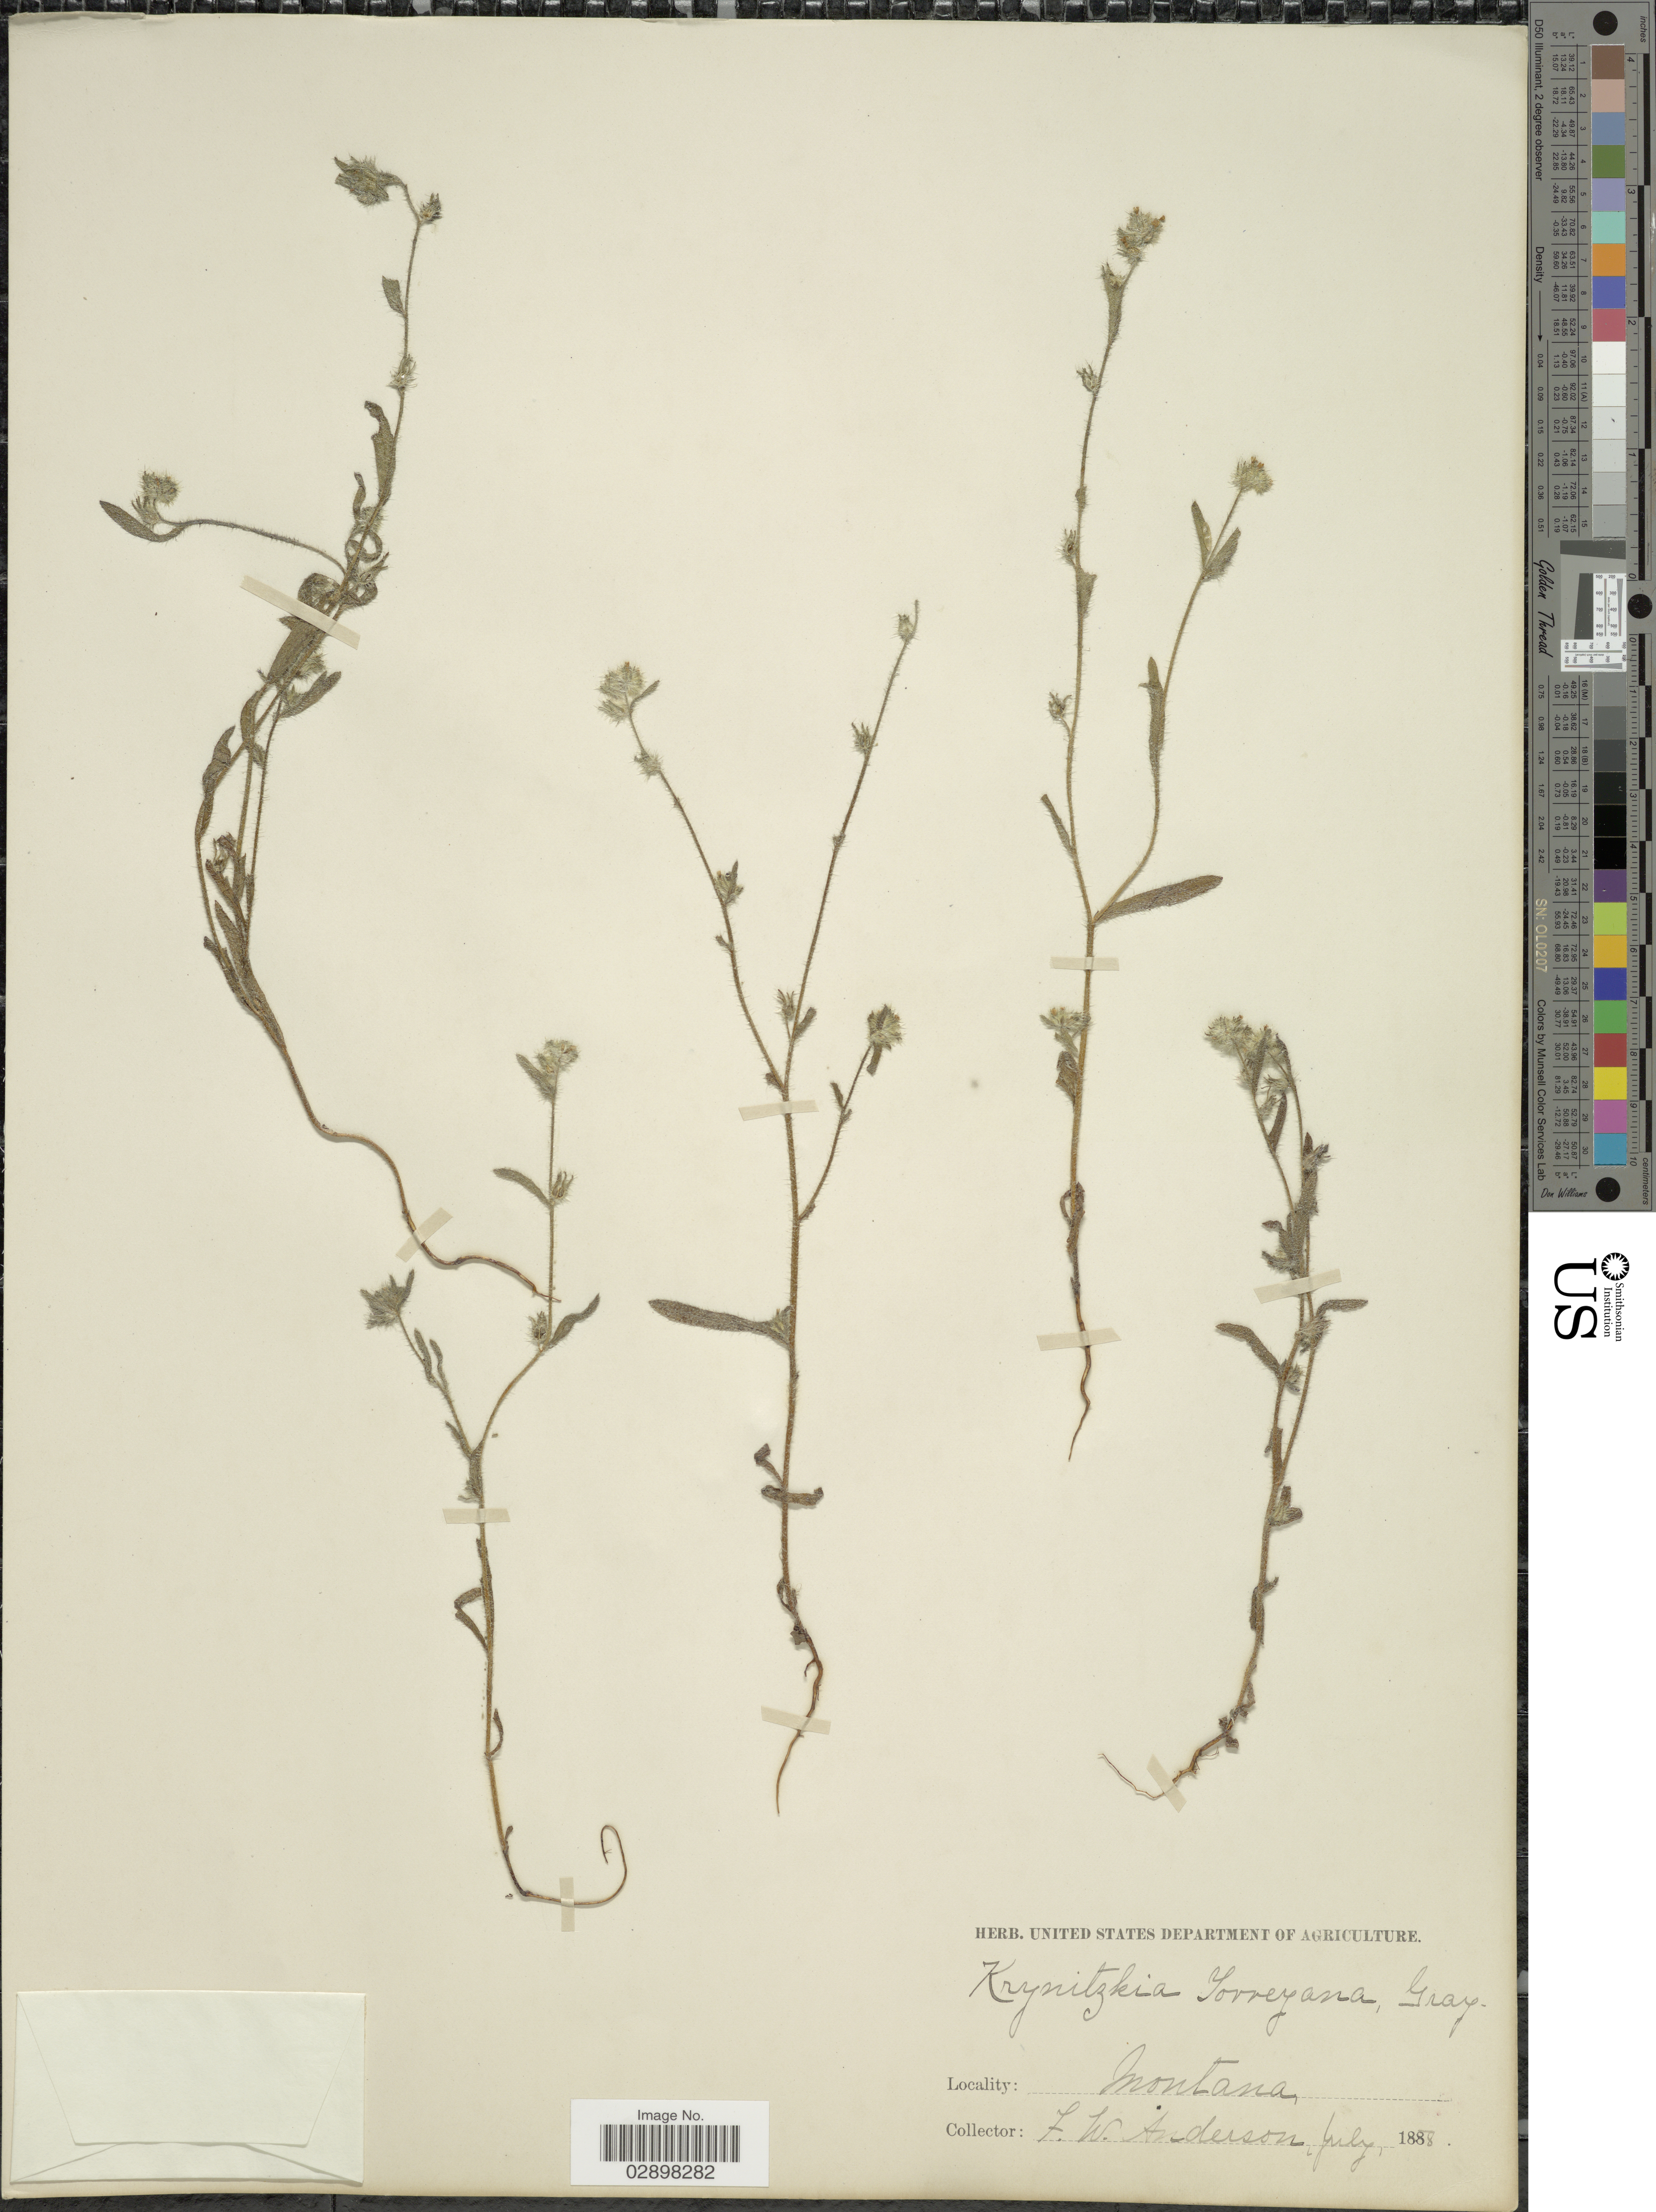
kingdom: Plantae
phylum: Tracheophyta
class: Magnoliopsida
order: Boraginales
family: Boraginaceae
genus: Cryptantha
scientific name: Cryptantha torreyana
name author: (A. Gray) S.W. Greene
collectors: F. W. Anderson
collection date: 1888-07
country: United States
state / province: Montana